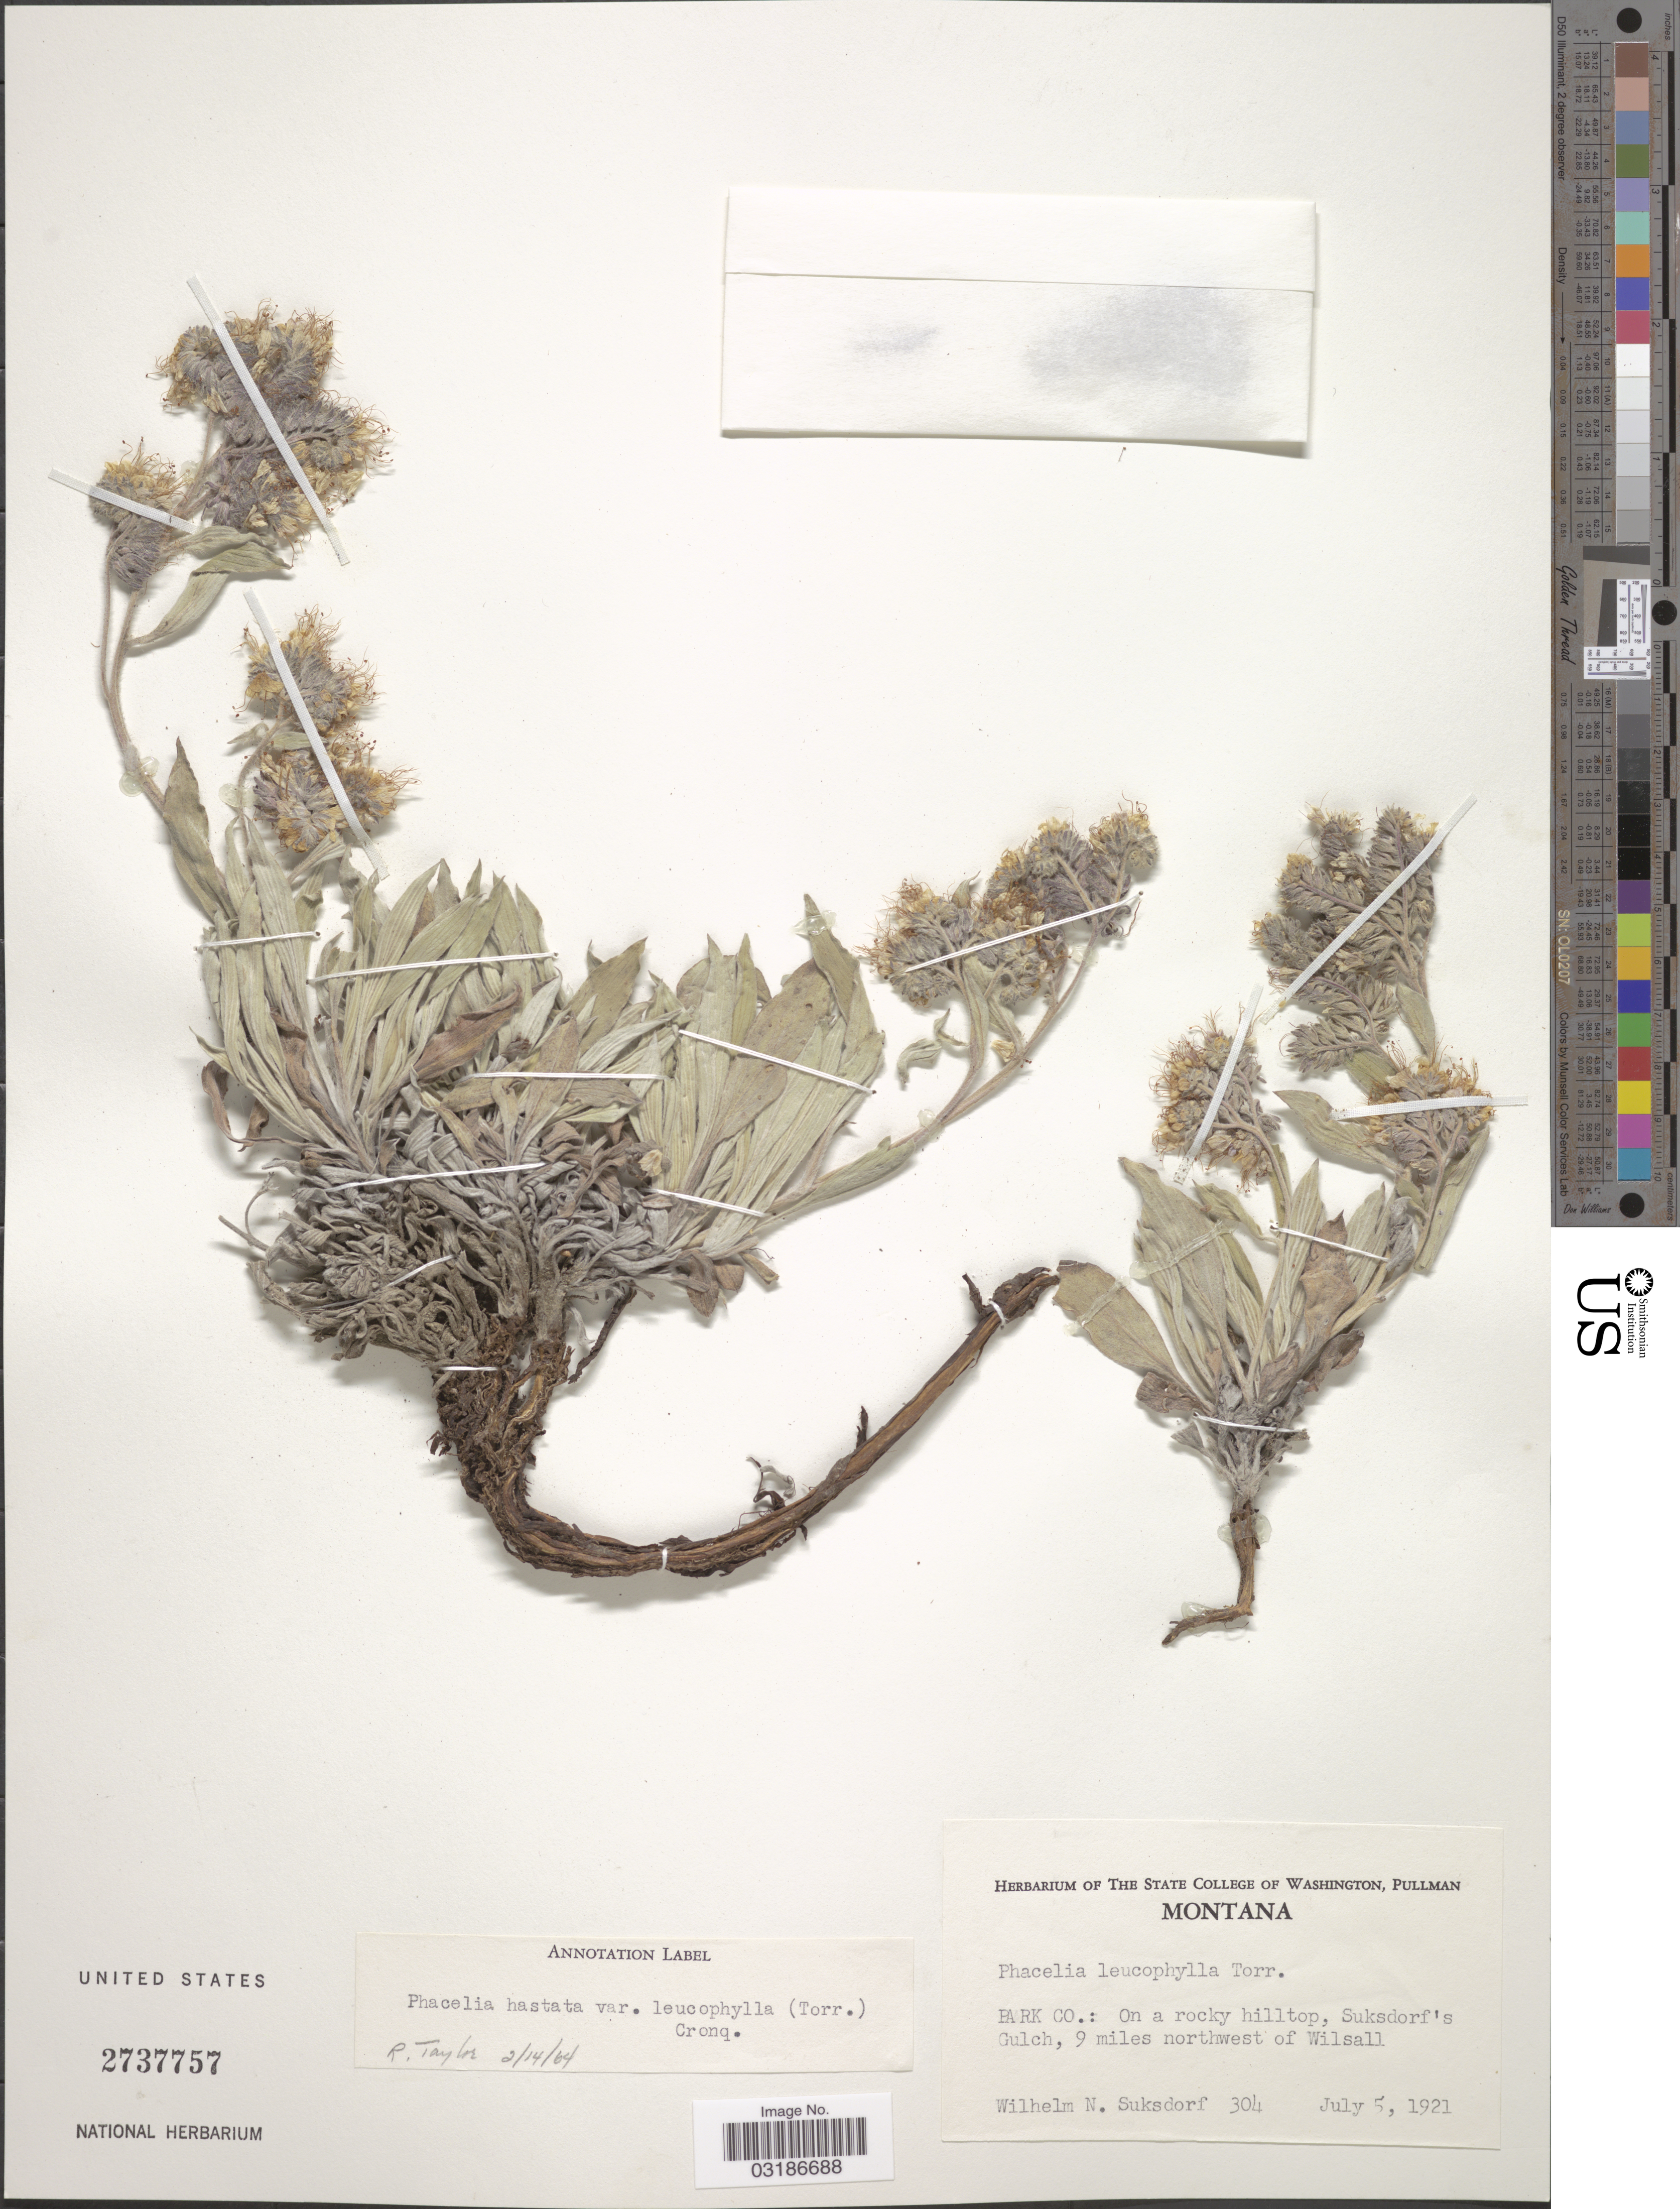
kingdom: Plantae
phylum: Tracheophyta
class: Magnoliopsida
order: Boraginales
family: Hydrophyllaceae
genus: Phacelia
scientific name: Phacelia hastata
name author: Douglas ex Lehm.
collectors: W. N. Suksdorf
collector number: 304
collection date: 1921-07-05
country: United States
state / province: Montana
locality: Park Co.: On a rocky hilltop, Suksdorf's Gulch, 9 miles northwest of Wilsall.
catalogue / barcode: US 2737757